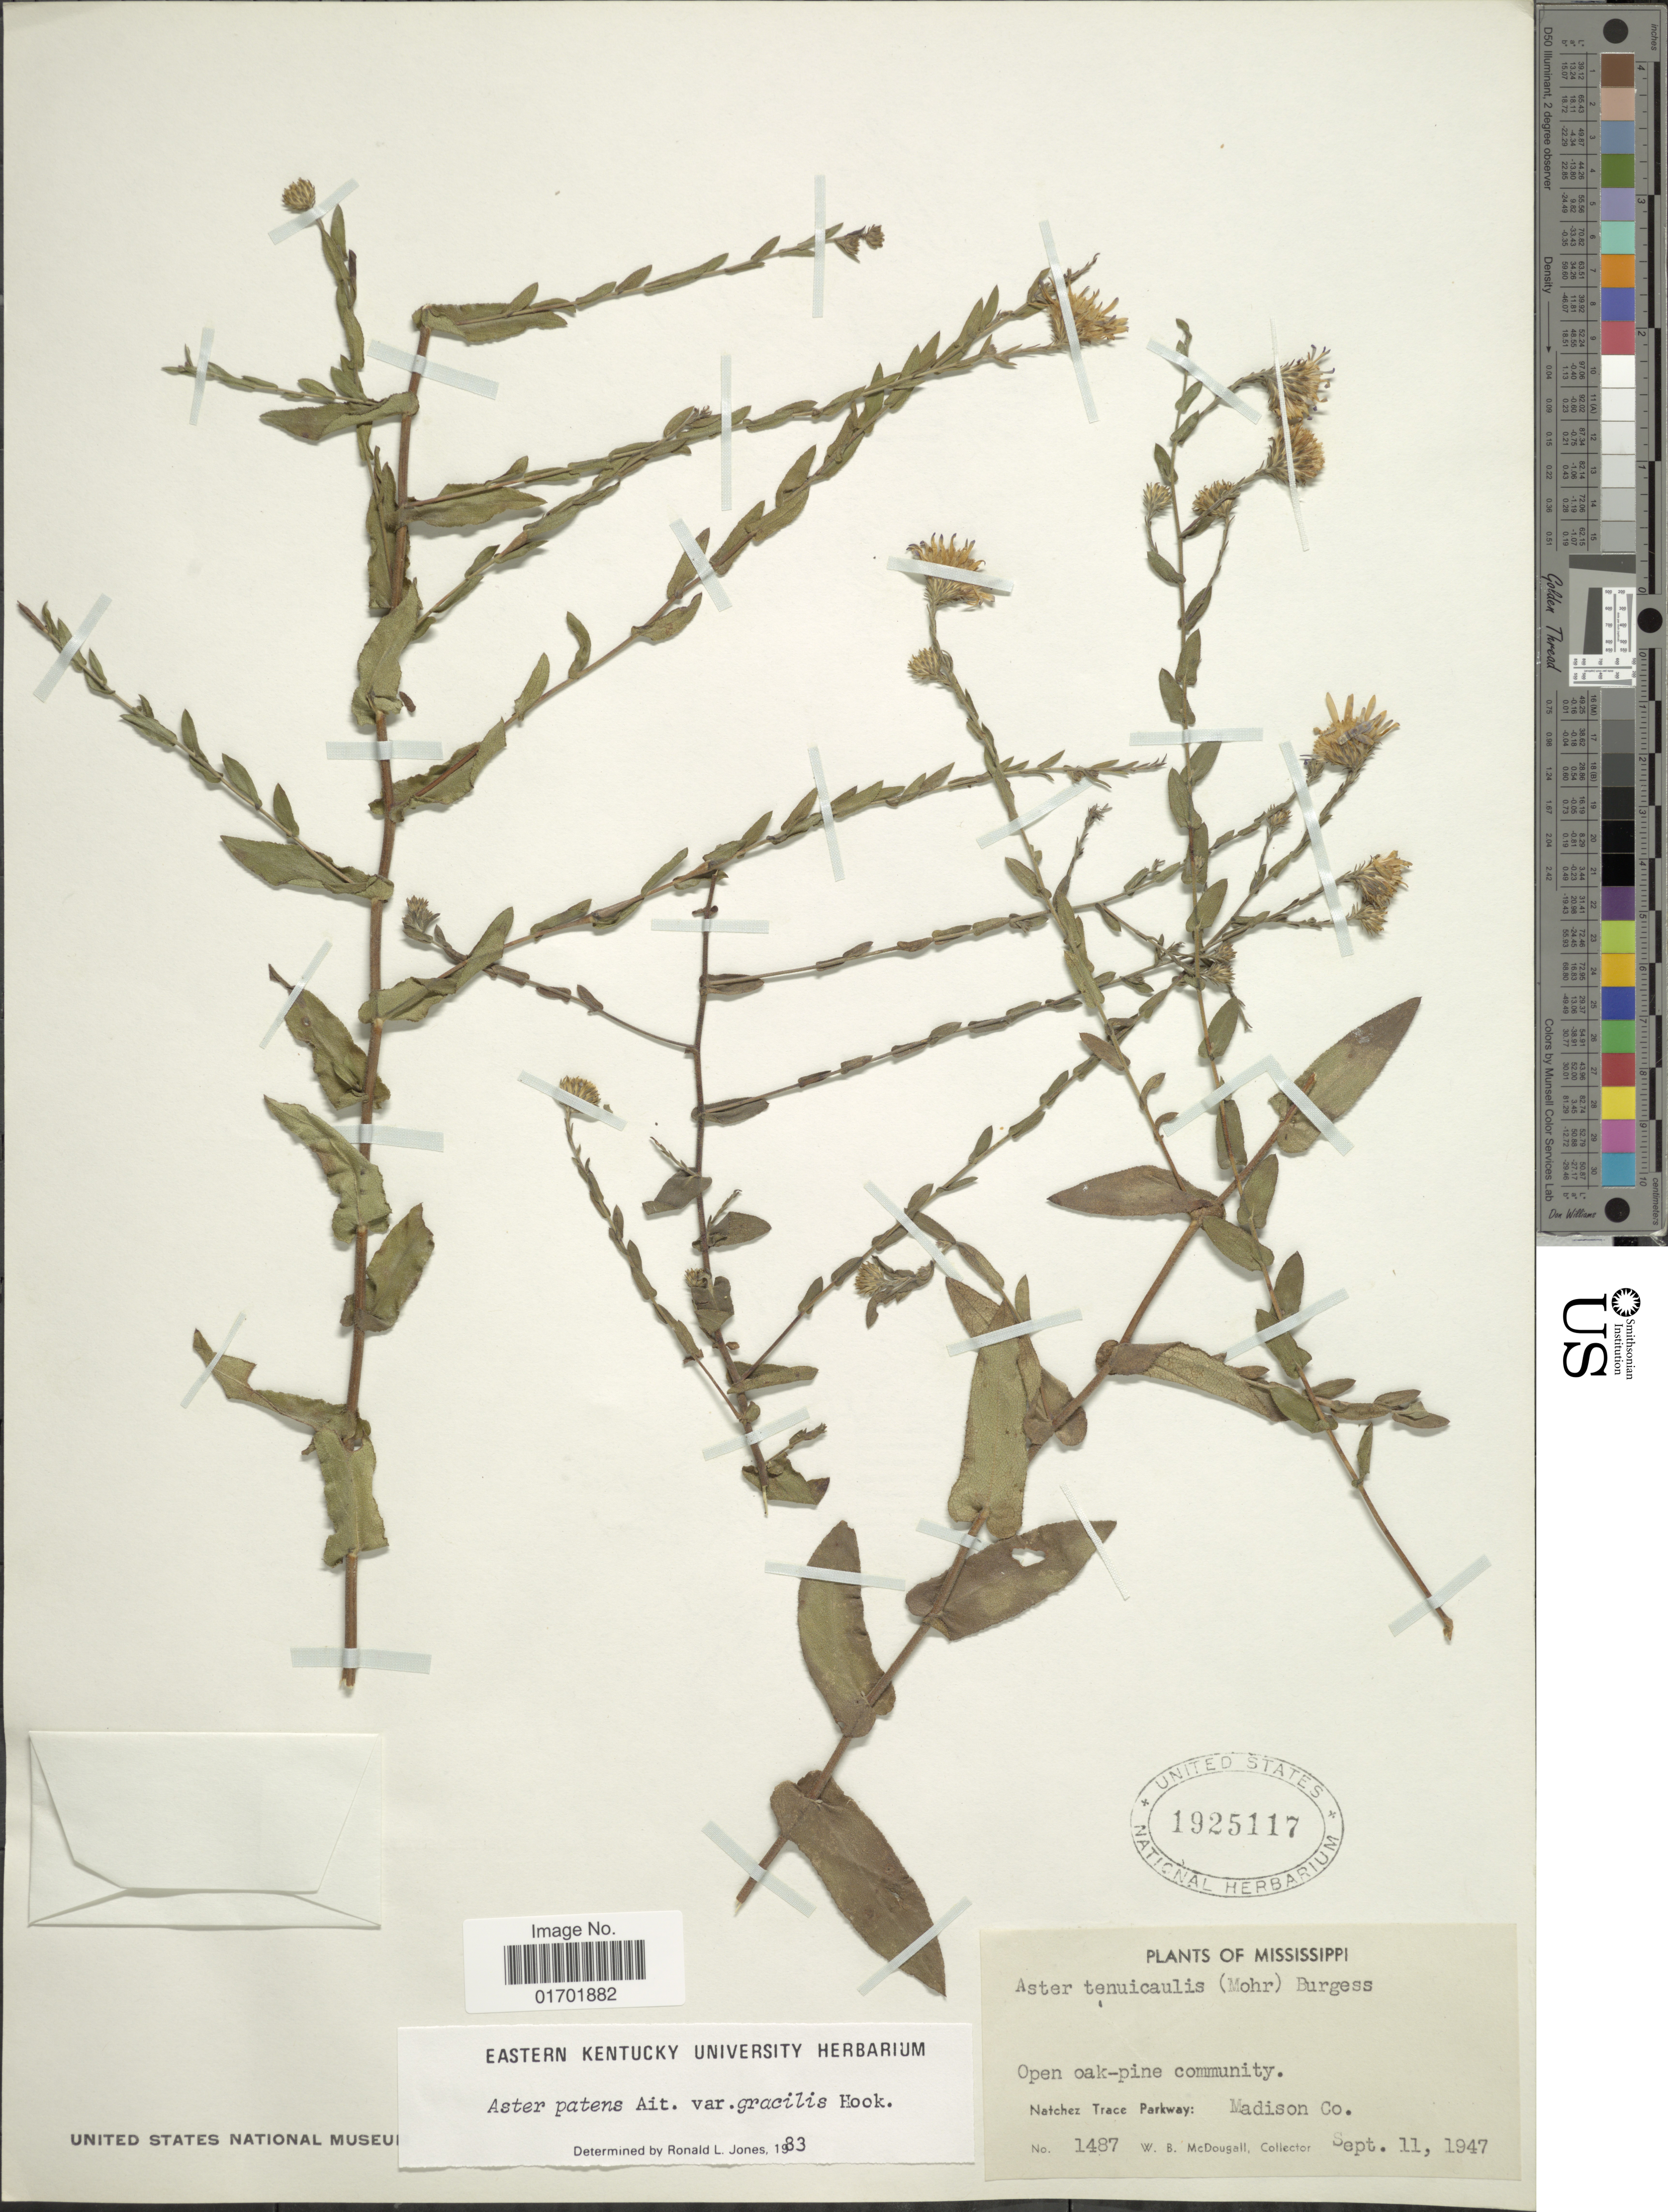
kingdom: Plantae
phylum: Tracheophyta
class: Magnoliopsida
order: Asterales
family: Asteraceae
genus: Symphyotrichum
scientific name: Symphyotrichum patens var. gracile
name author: (Hook.) G.L. Nesom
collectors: W. B. McDougall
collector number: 1487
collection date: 1947-09-11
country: United States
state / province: Mississippi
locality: Natchez Trace Parkway: Madison Co.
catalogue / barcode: US 1925117